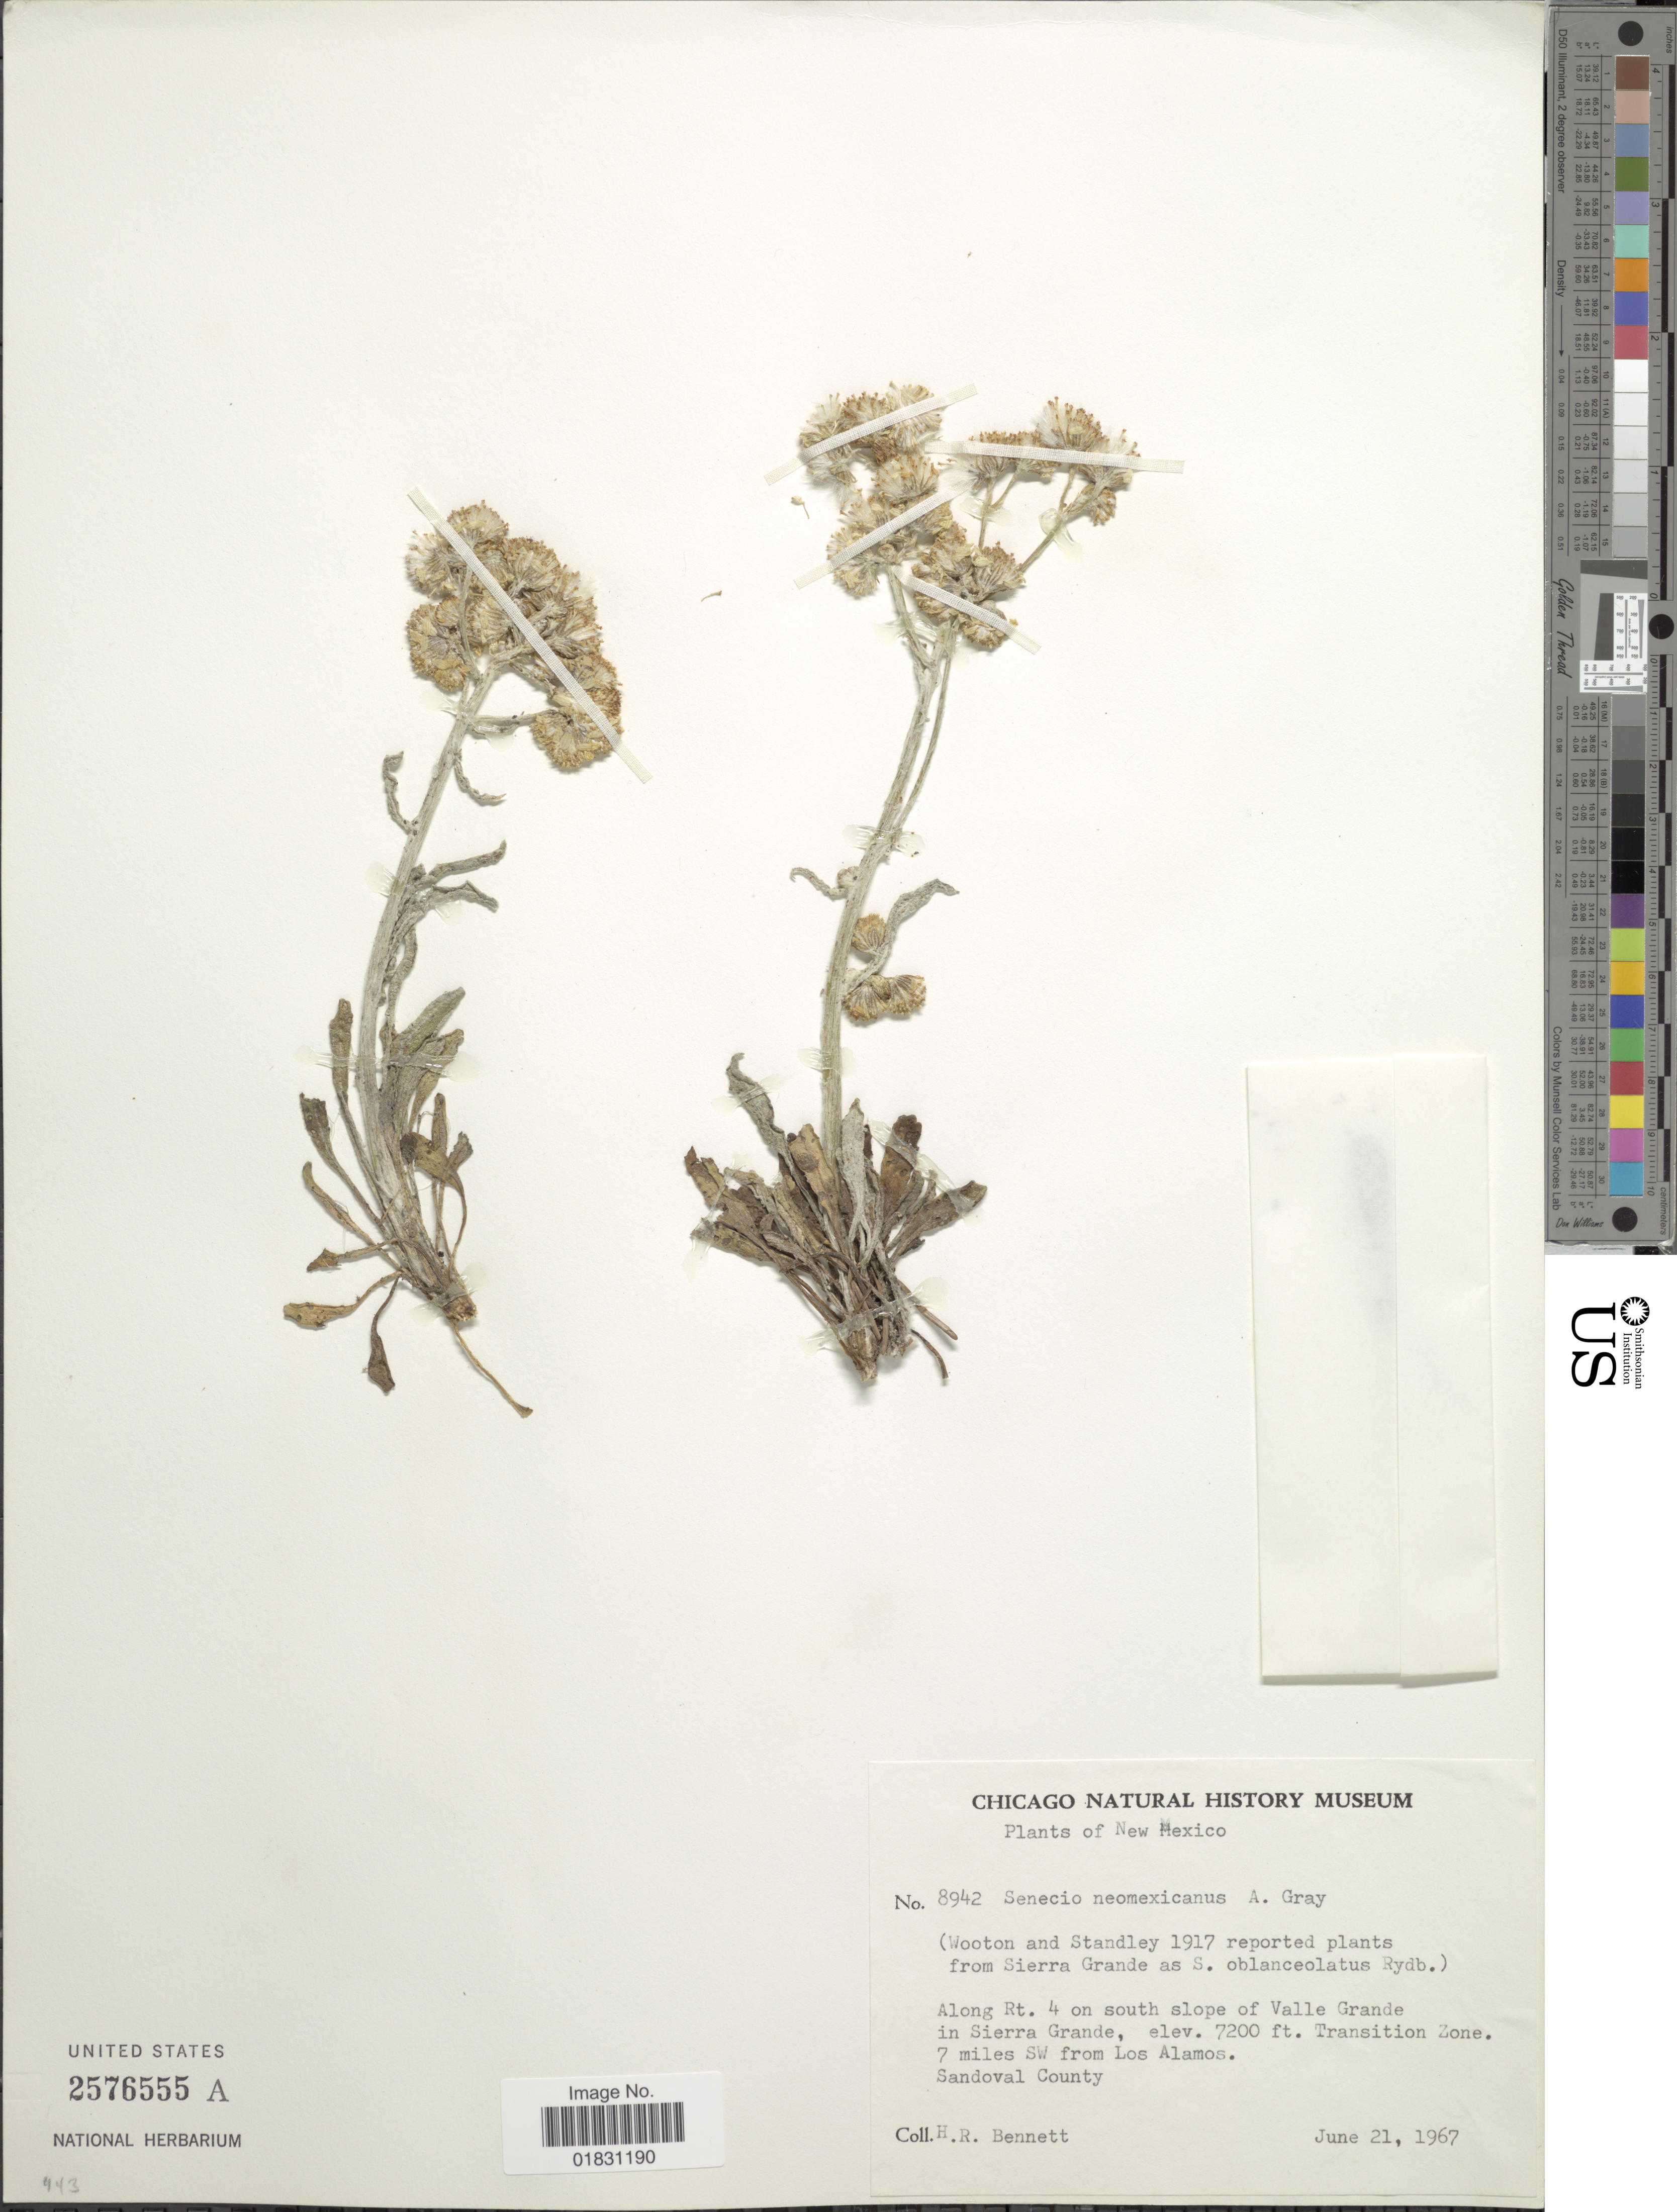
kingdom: Plantae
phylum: Tracheophyta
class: Magnoliopsida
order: Asterales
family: Asteraceae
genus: Packera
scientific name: Packera neomexicana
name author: (A. Gray) W.A. Weber & Á. Löve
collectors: H. R. Bennett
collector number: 8942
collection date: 1967-06-21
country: United States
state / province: New Mexico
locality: Along Rt. 4 on south slope of Valle Grande in Sierra Grande, Transition zone, 7 miles SW from Los Alamos, Sandoval County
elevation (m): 2195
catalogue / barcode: US 2576555A